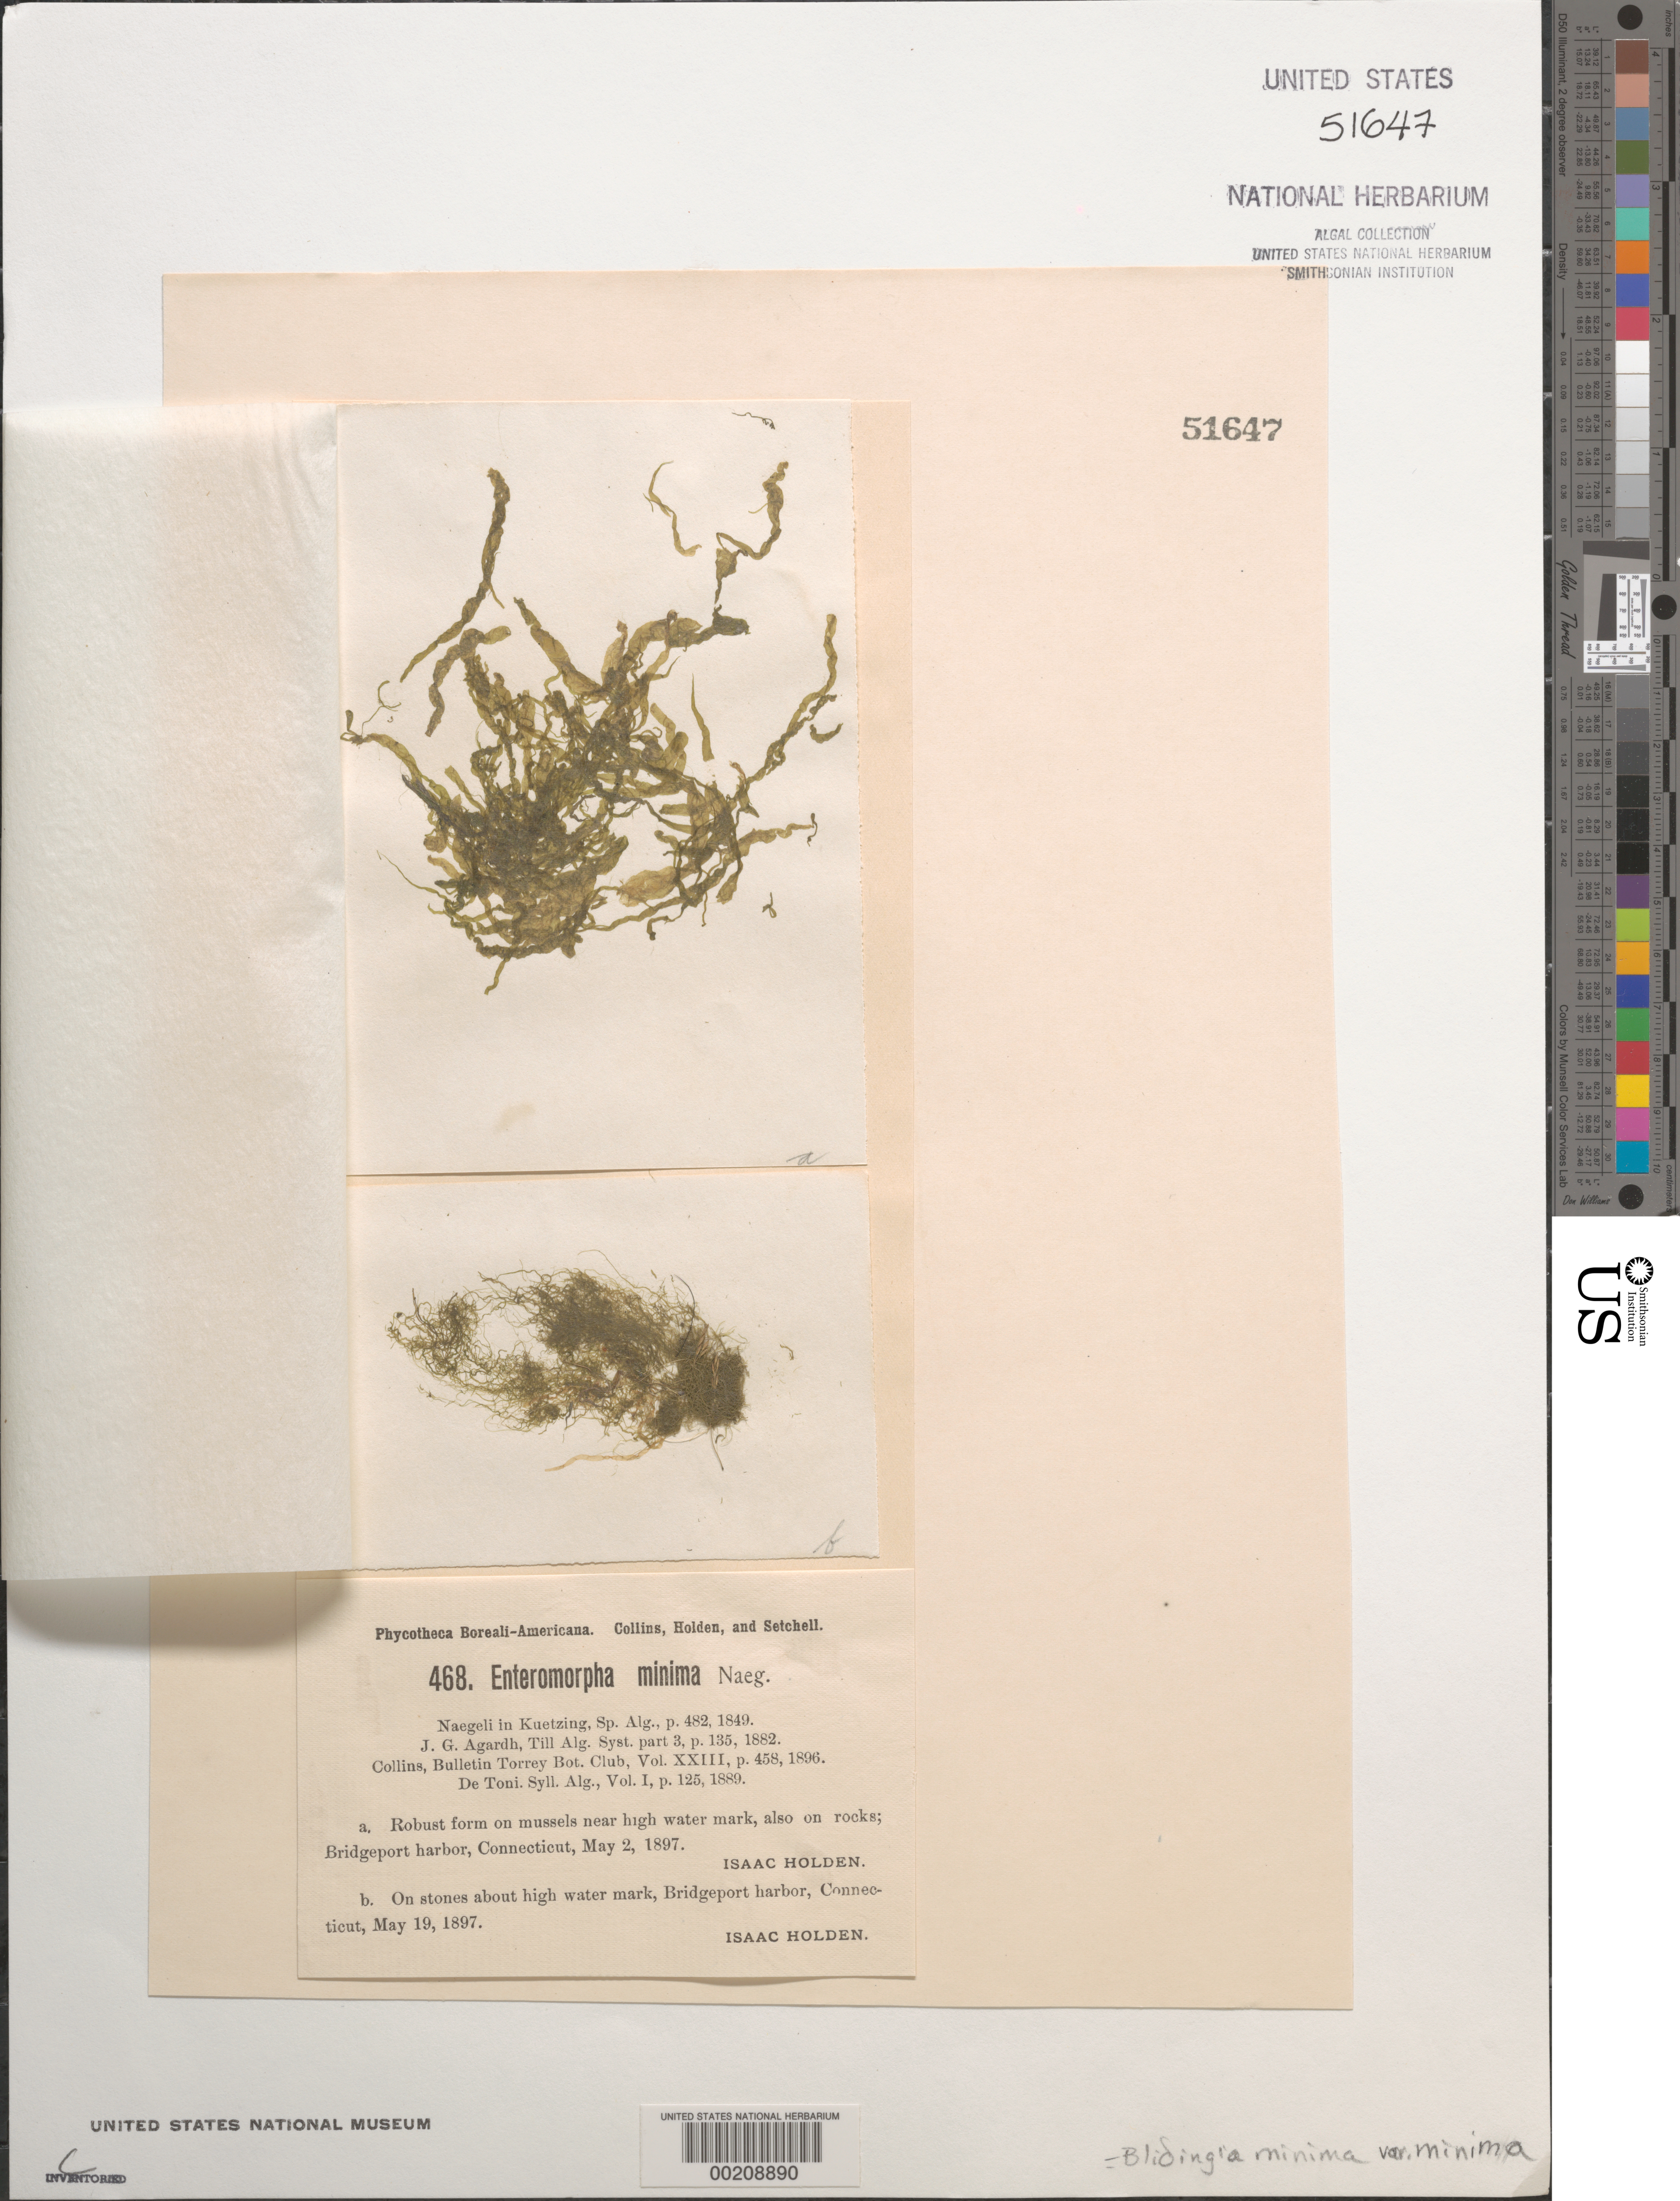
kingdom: Plantae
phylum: Chlorophyta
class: Ulvophyceae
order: Ulvales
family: Kornmanniaceae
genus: Blidingia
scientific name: Blidingia minima var. minima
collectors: I. Holden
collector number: PB-A 468A & PB-A 468B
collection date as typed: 02 May 1897 AND 19 May 1897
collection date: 1897-05-02,1897-05-19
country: United States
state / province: Connecticut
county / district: Fairfield County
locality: Bridgeport Harbor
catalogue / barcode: US 51647